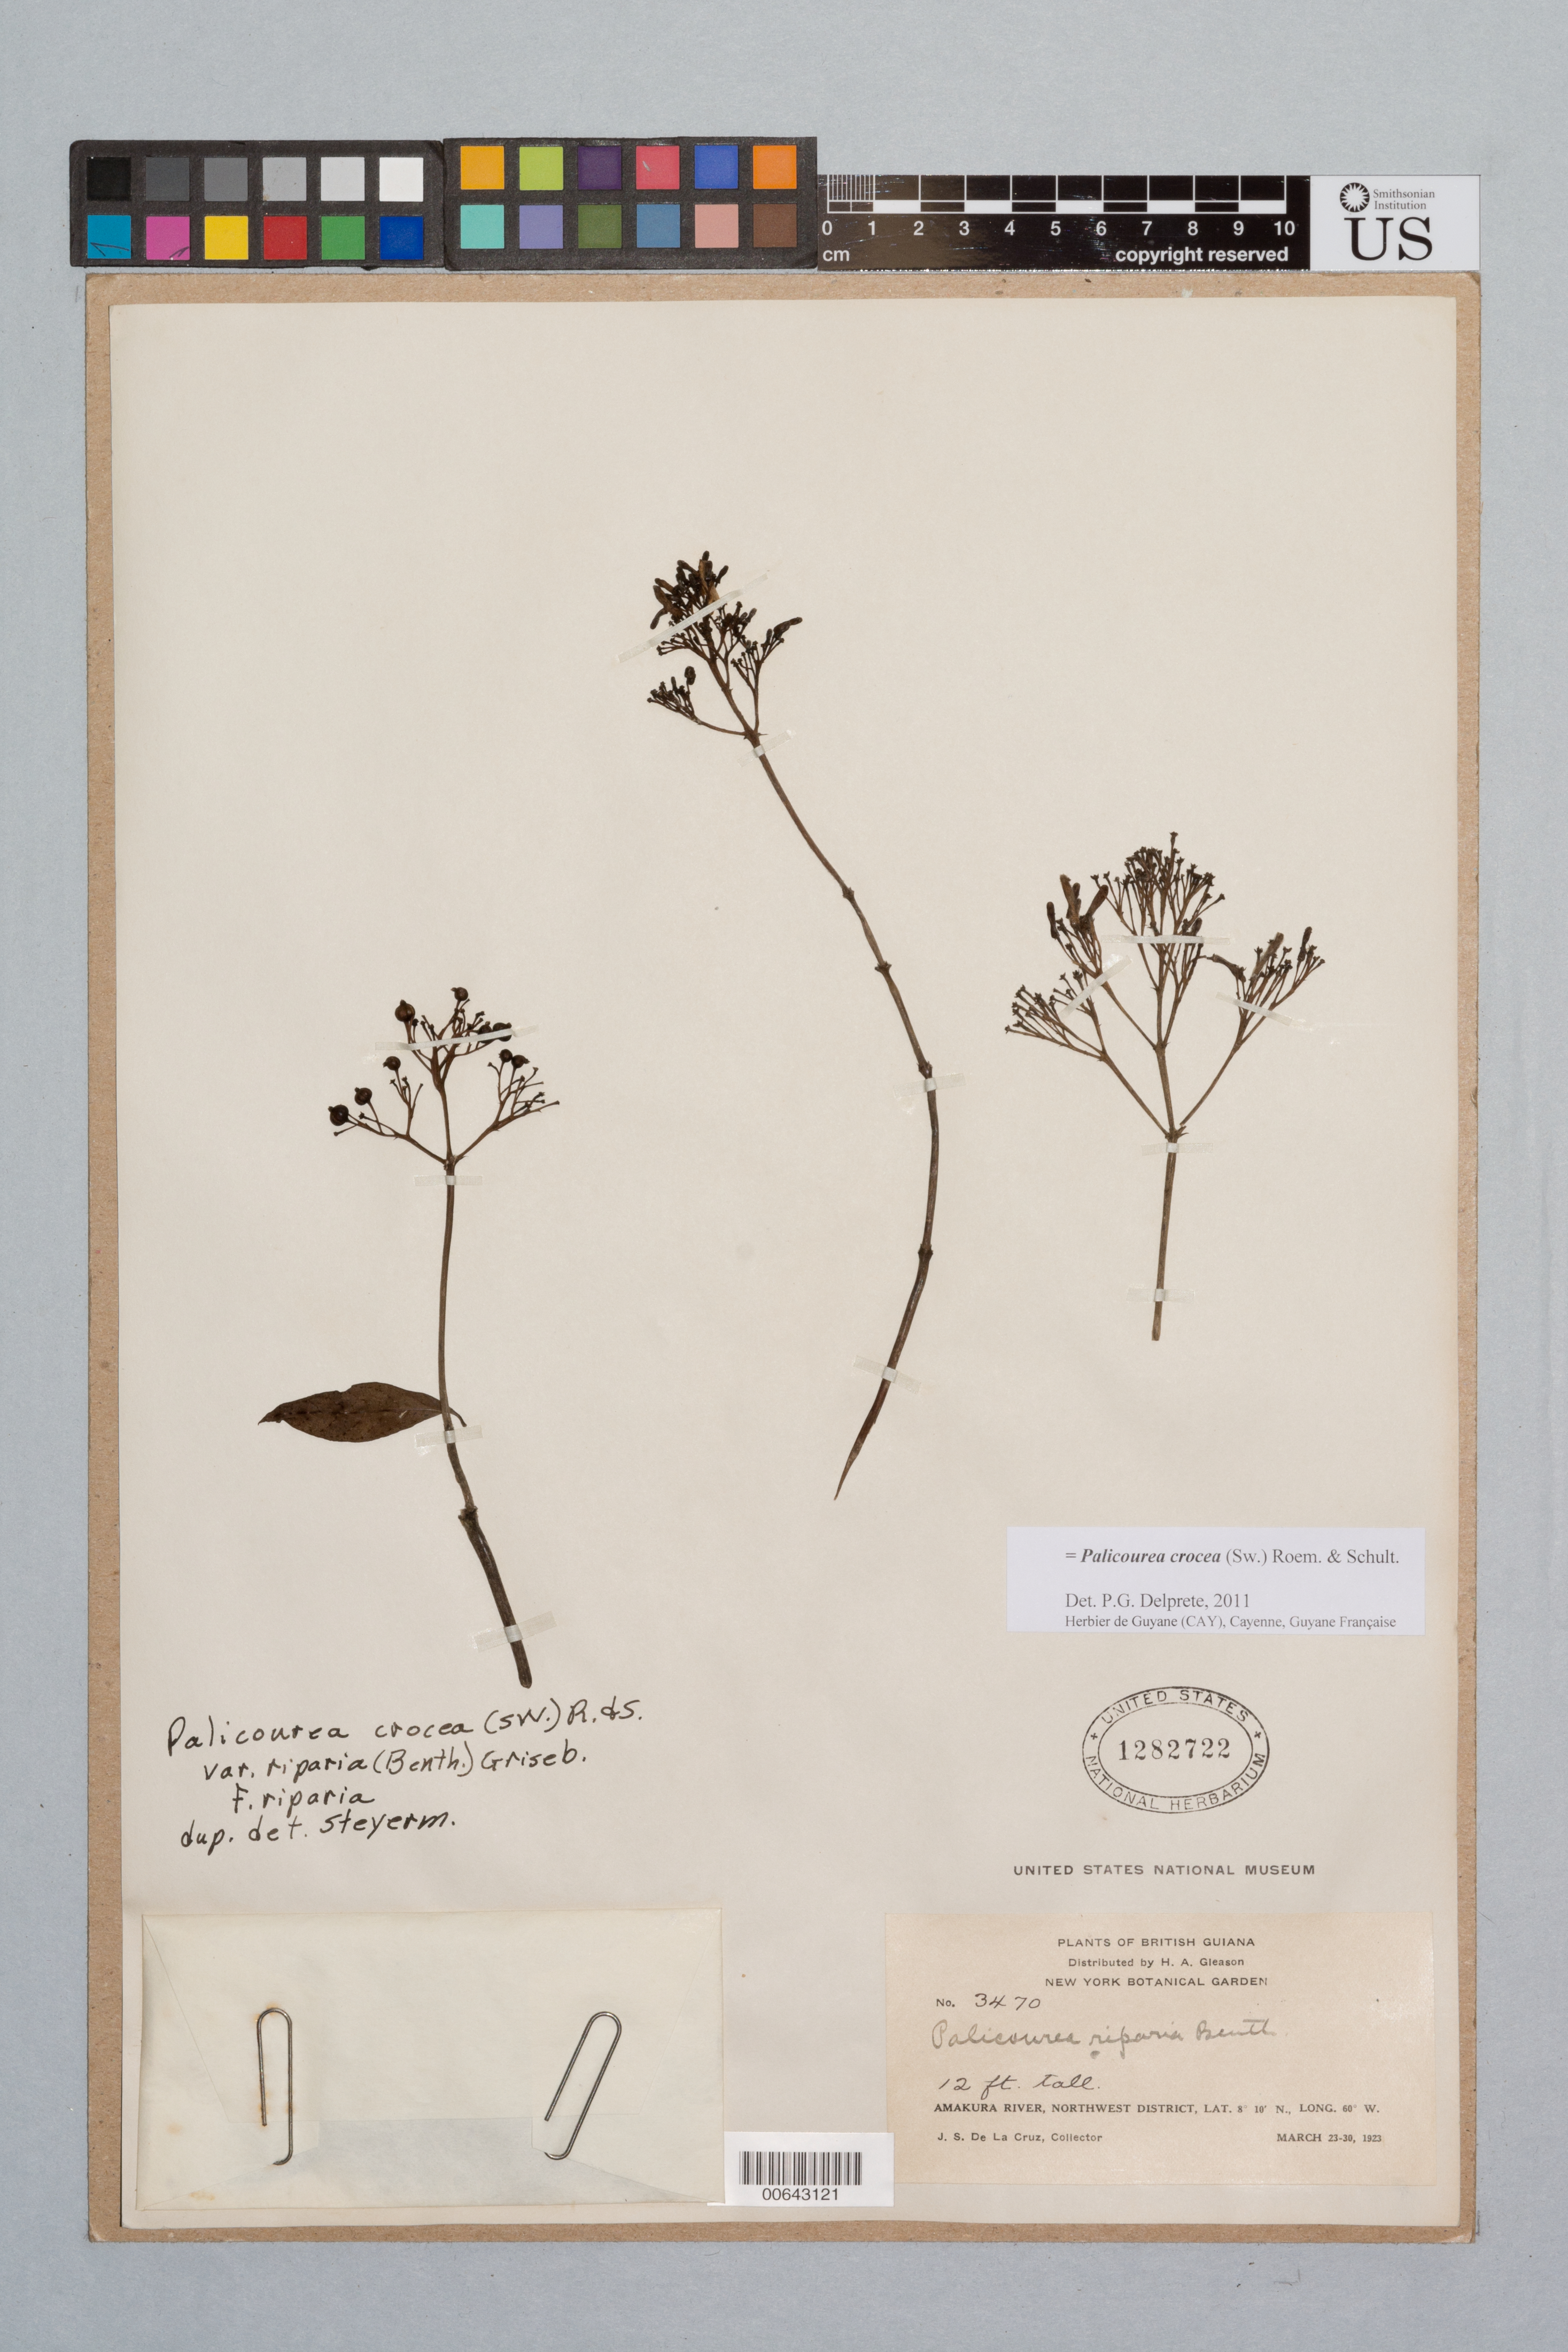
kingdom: Plantae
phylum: Tracheophyta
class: Magnoliopsida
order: Gentianales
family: Rubiaceae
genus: Palicourea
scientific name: Palicourea crocea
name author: (Sw.) Schult.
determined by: Delprete, P. G., Herb. de Guyane Cay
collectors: J. S. de la Cruz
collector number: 3470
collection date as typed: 23-Mar-23 to 30-Mar-23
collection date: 1923-03-23/1923-03-30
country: Guyana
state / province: Barima-Waini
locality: Amakura R., NW District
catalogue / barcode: US 1282722